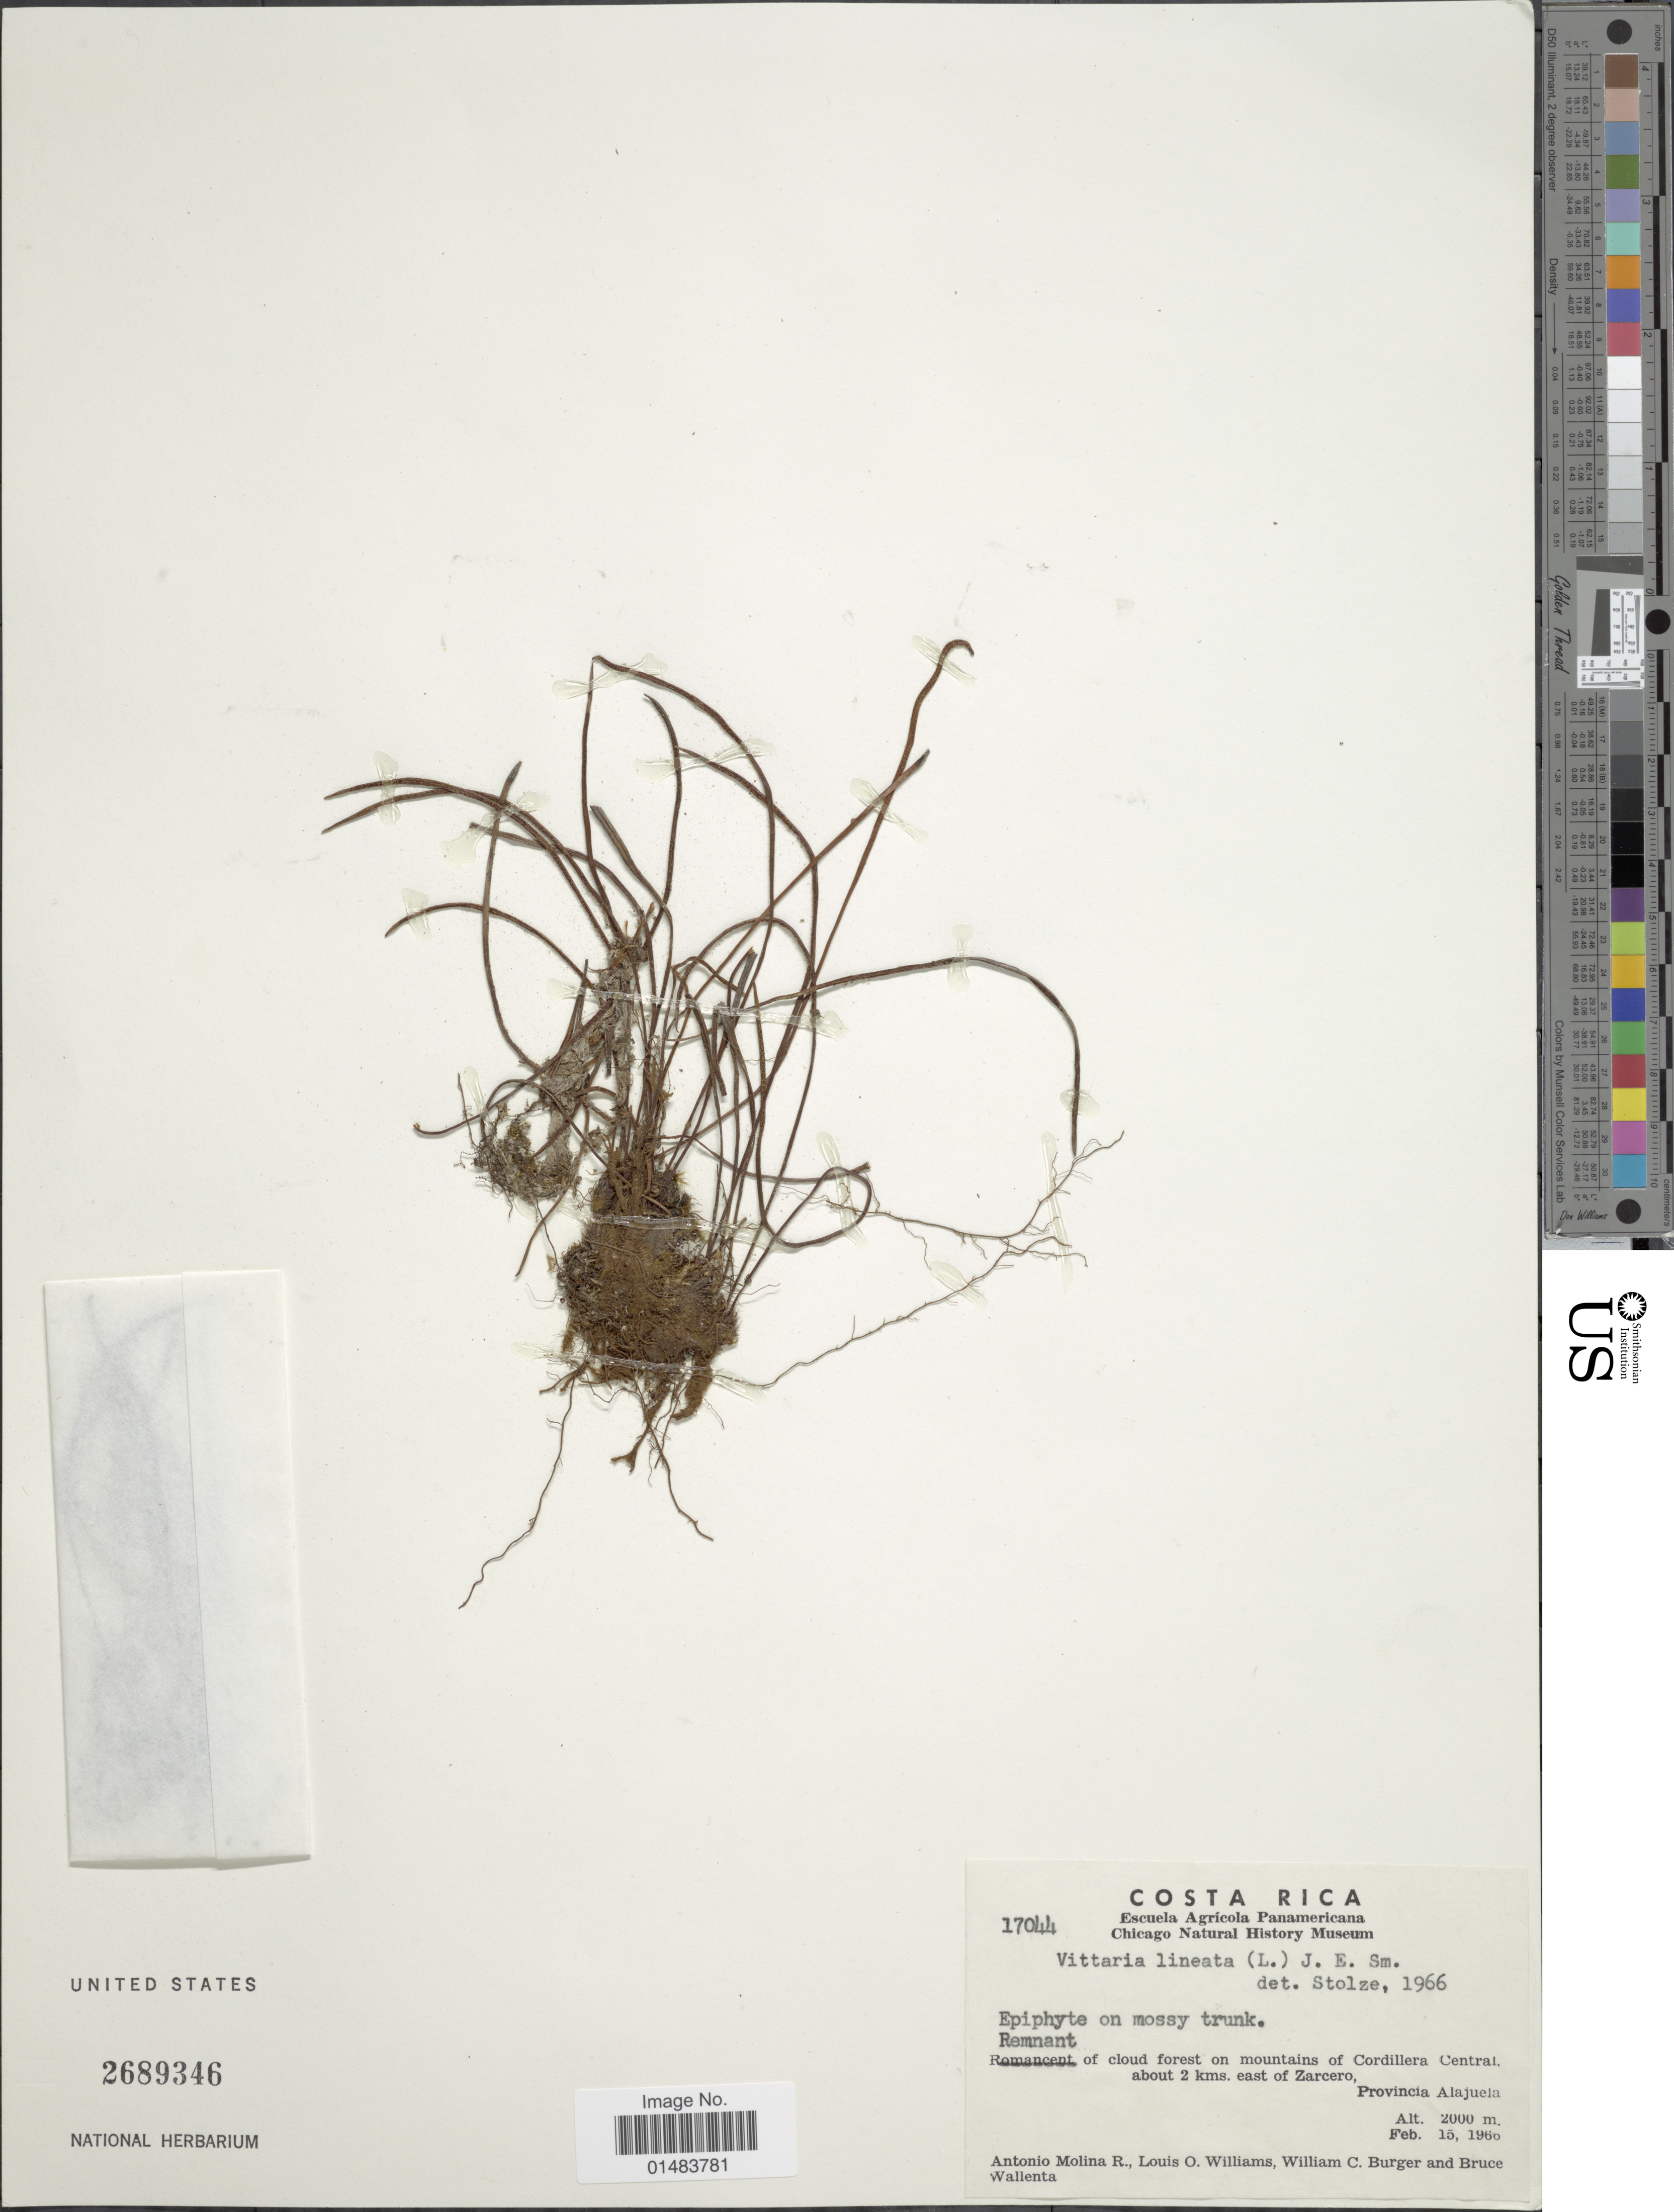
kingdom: Plantae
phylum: Tracheophyta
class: Polypodiopsida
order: Polypodiales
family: Pteridaceae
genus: Vittaria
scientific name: Vittaria lineata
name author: (L.) Sm.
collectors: A. Molina R., L. O. Williams, W. Burger & B. Wallenta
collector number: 17044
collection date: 1966-02-15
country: Costa Rica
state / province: Alajuela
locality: Epiphyte on mossy trunk, Remnant of cloud forest on mountains of Cordillera Central about 2 kms, east of Zarcero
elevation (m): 2000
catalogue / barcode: US 2689346